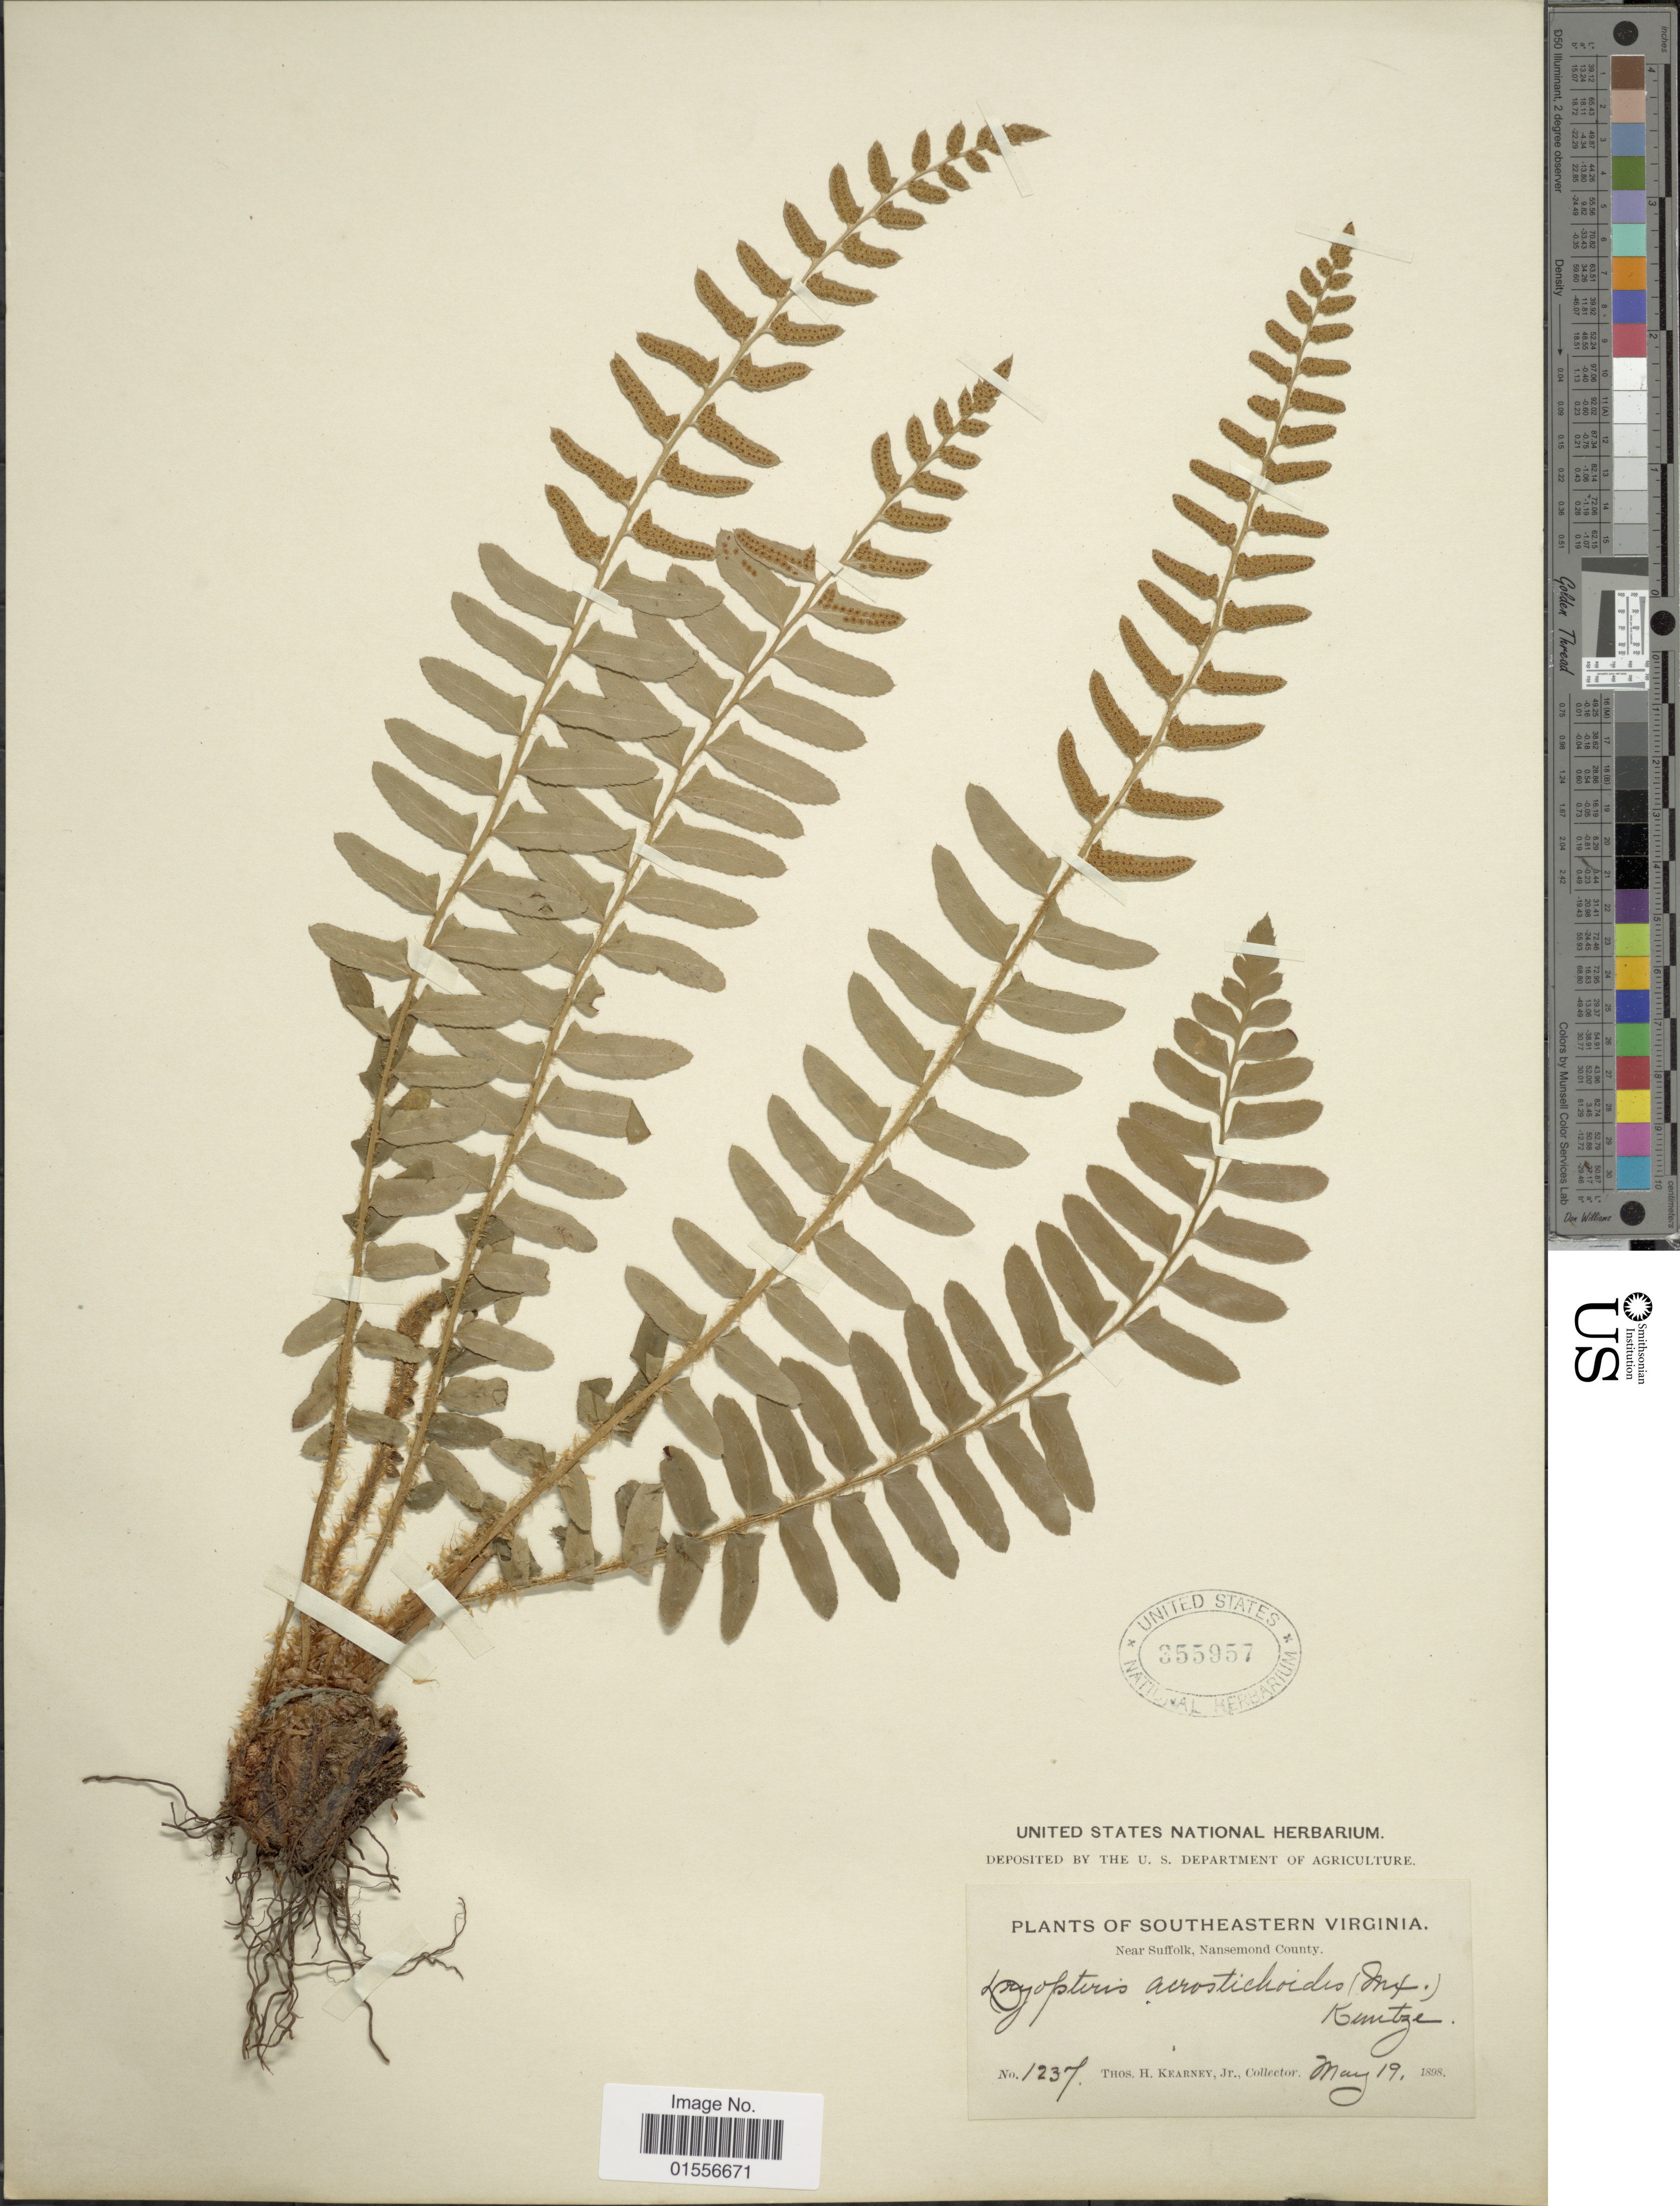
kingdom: Plantae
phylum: Tracheophyta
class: Polypodiopsida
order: Polypodiales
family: Dryopteridaceae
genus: Polystichum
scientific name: Polystichum acrostichoides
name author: (Michx.) Schott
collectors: T. H. Kearney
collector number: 1237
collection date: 1898-05-19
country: United States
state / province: Virginia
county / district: City of Suffolk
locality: Southeastern Virginia, Near Suffolk, Nansemond County.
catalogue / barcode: US 355957